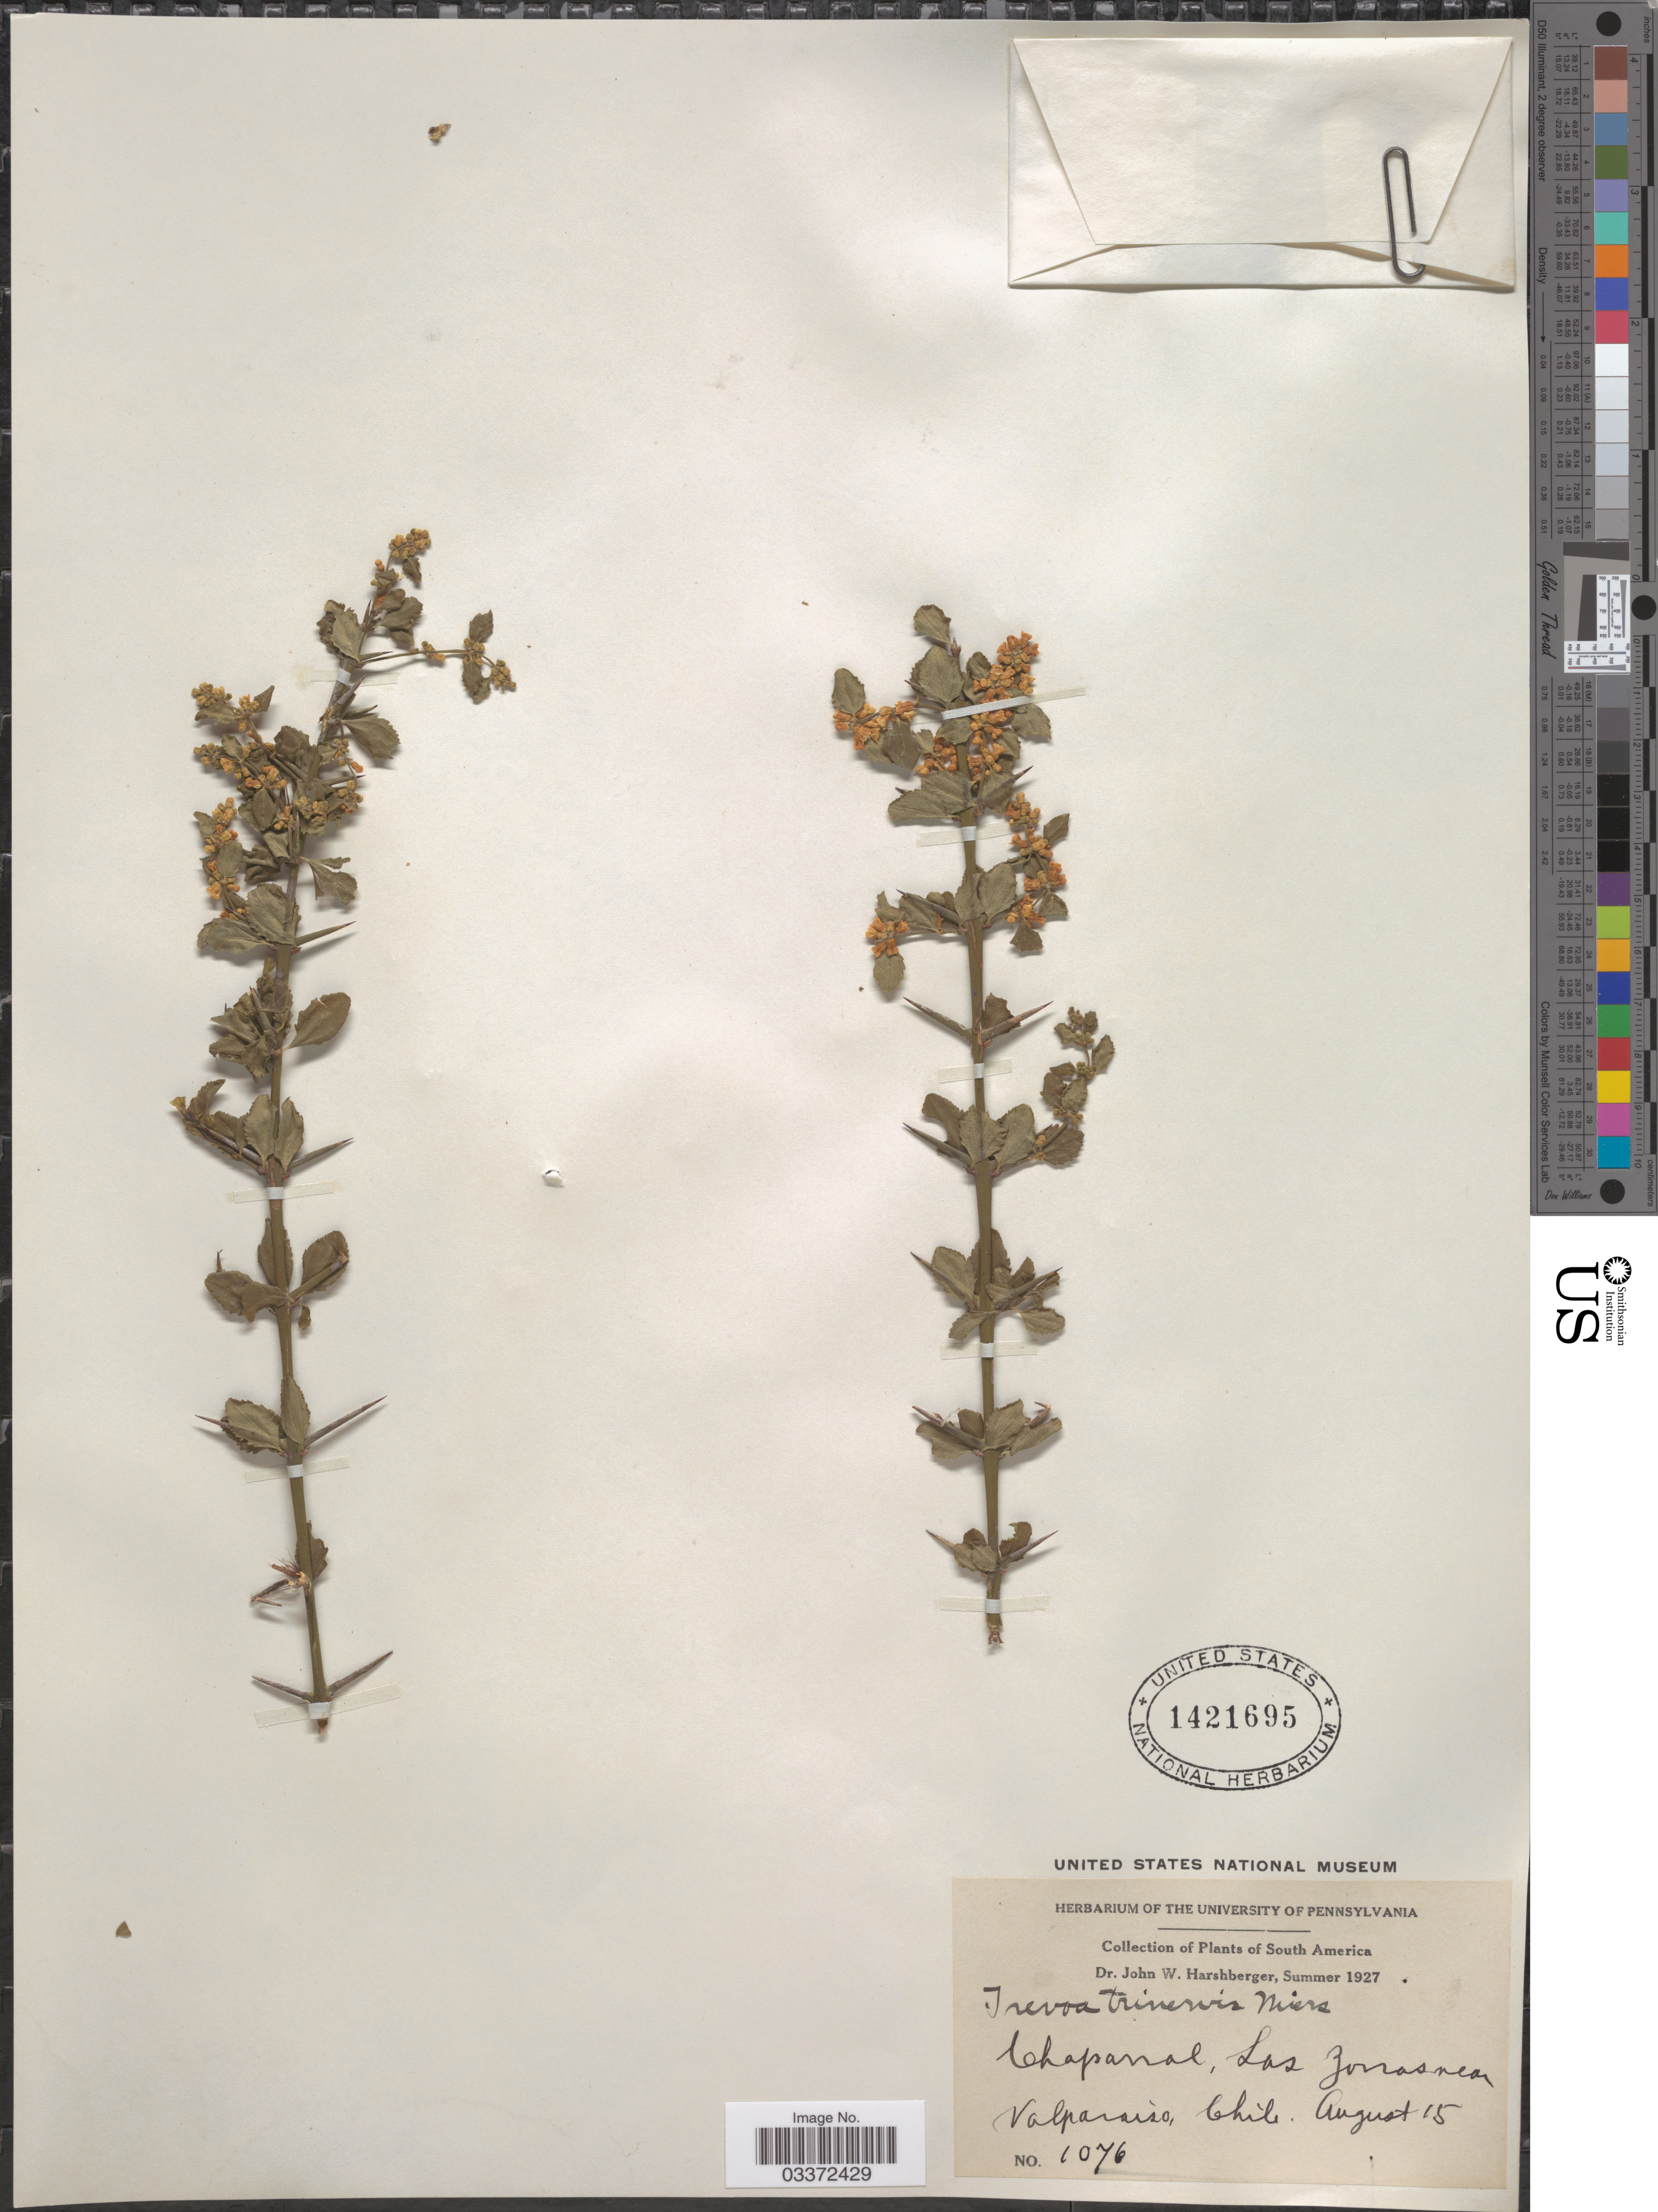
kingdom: Plantae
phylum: Tracheophyta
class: Magnoliopsida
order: Rosales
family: Rhamnaceae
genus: Trevoa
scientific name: Trevoa trinervia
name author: Gillies & Hook.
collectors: J. W. Harshberger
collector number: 1076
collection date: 1927-08-15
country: Chile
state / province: Valparaíso (V)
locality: Chaparral, Las Zonas near Valparaiso.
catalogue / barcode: US 1421695